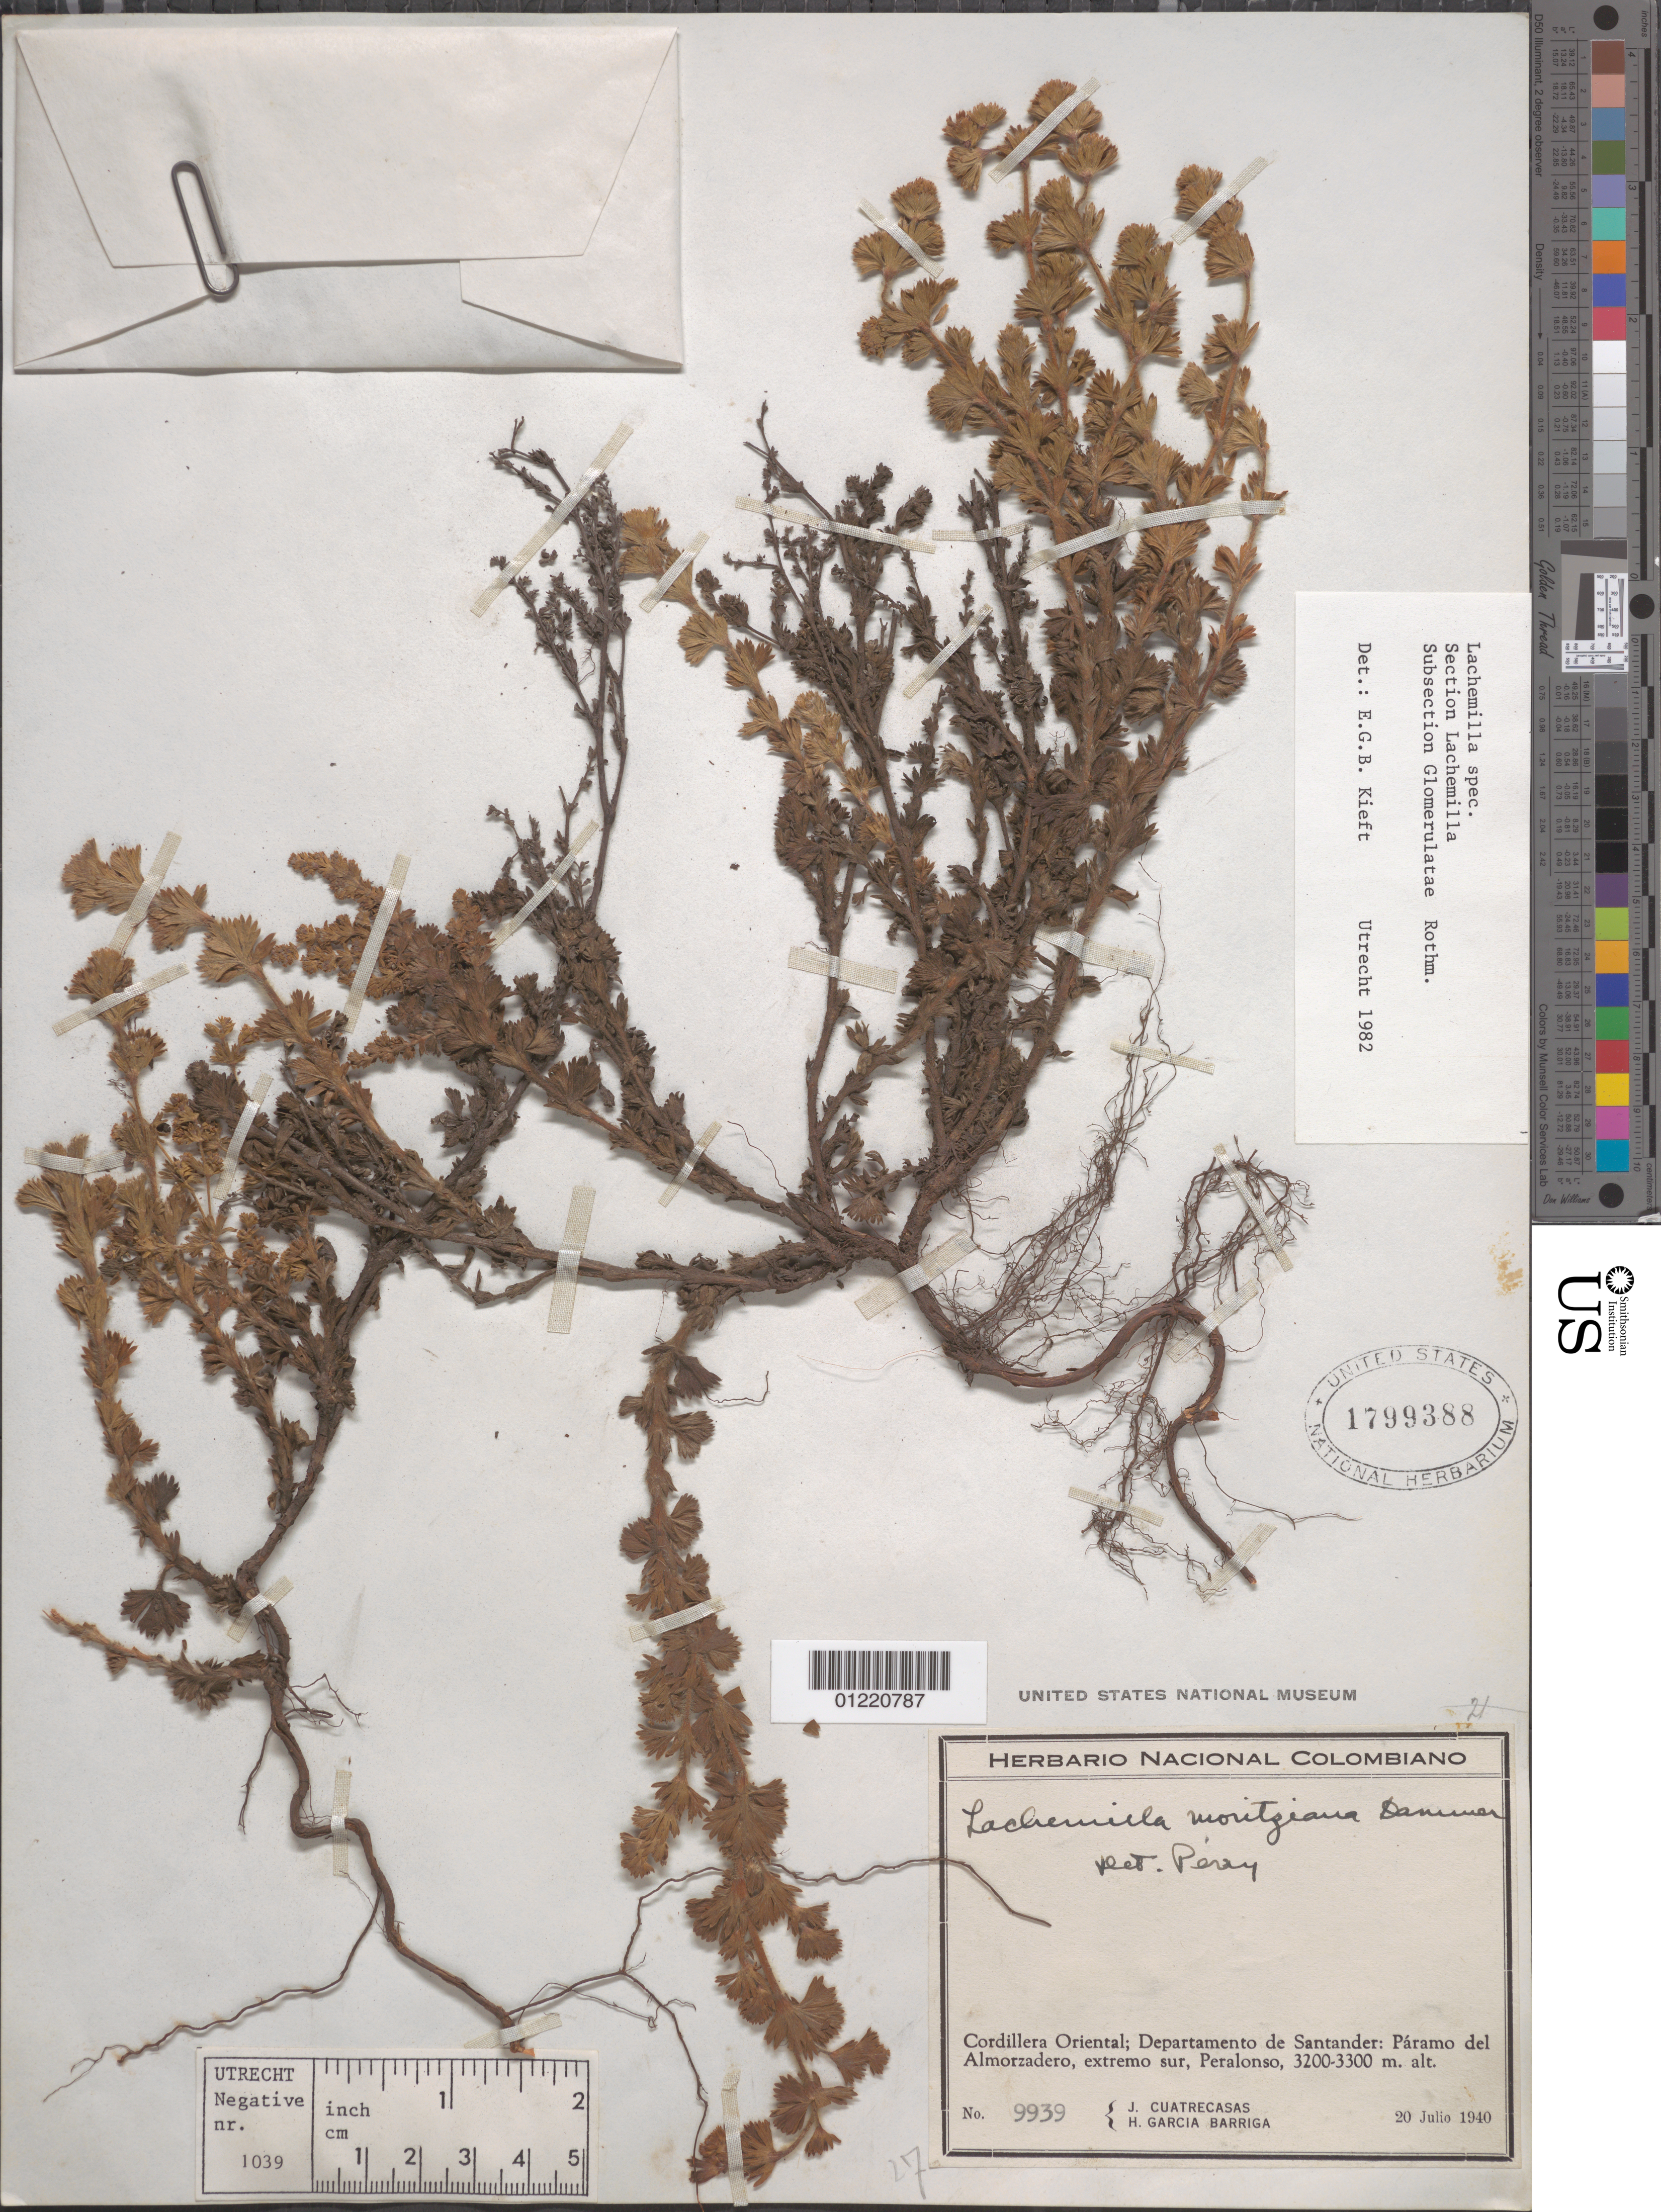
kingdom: Plantae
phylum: Tracheophyta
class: Magnoliopsida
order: Rosales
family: Rosaceae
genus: Lachemilla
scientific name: Lachemilla sp.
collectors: J. Cuatrecasas & H. García Barriga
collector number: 9939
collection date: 1940-07-20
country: Colombia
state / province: Santander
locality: Paramo del Almorzadero, extremo sur, Peralonso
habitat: Paramo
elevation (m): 3200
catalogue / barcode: US 1799388